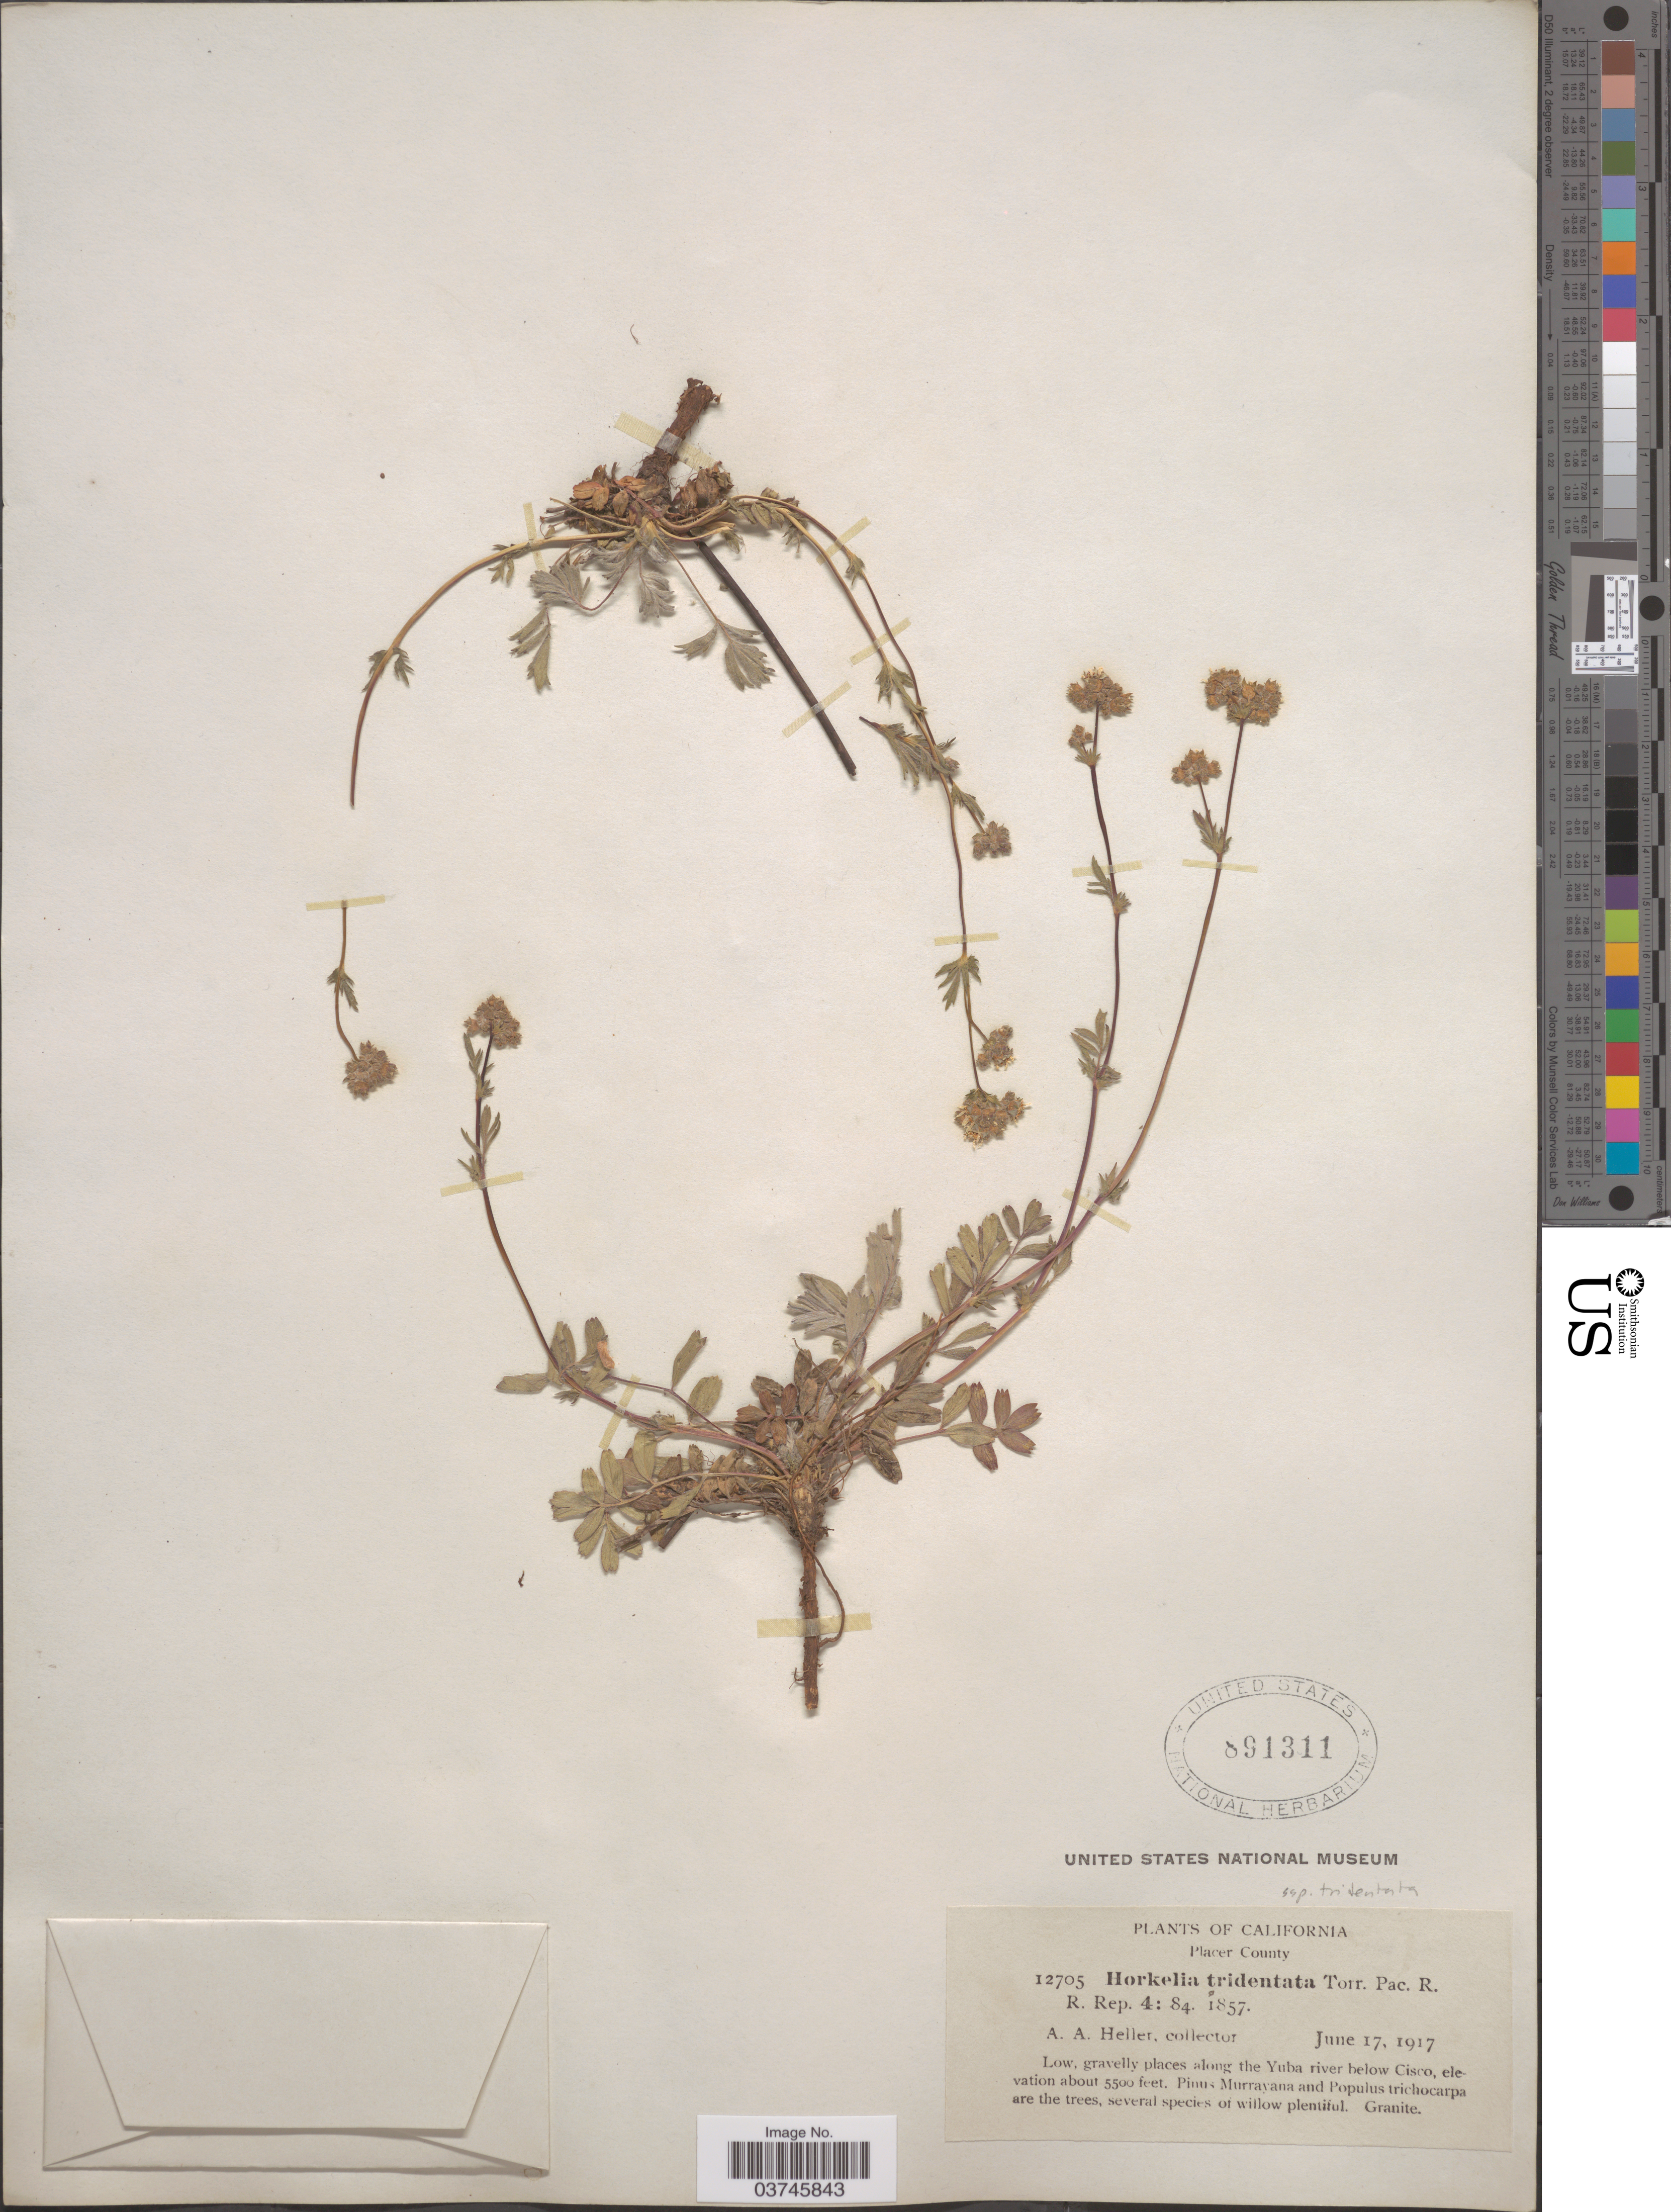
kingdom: Plantae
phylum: Tracheophyta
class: Magnoliopsida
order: Rosales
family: Rosaceae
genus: Potentilla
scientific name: Potentilla tilingii var. tilingii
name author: (Regel) Greene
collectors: A. A. Heller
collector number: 12705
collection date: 1917-06-17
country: United States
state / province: California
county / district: Placer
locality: Placer County. Along the Yuba river below Cisco.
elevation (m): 1676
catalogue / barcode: US 891311